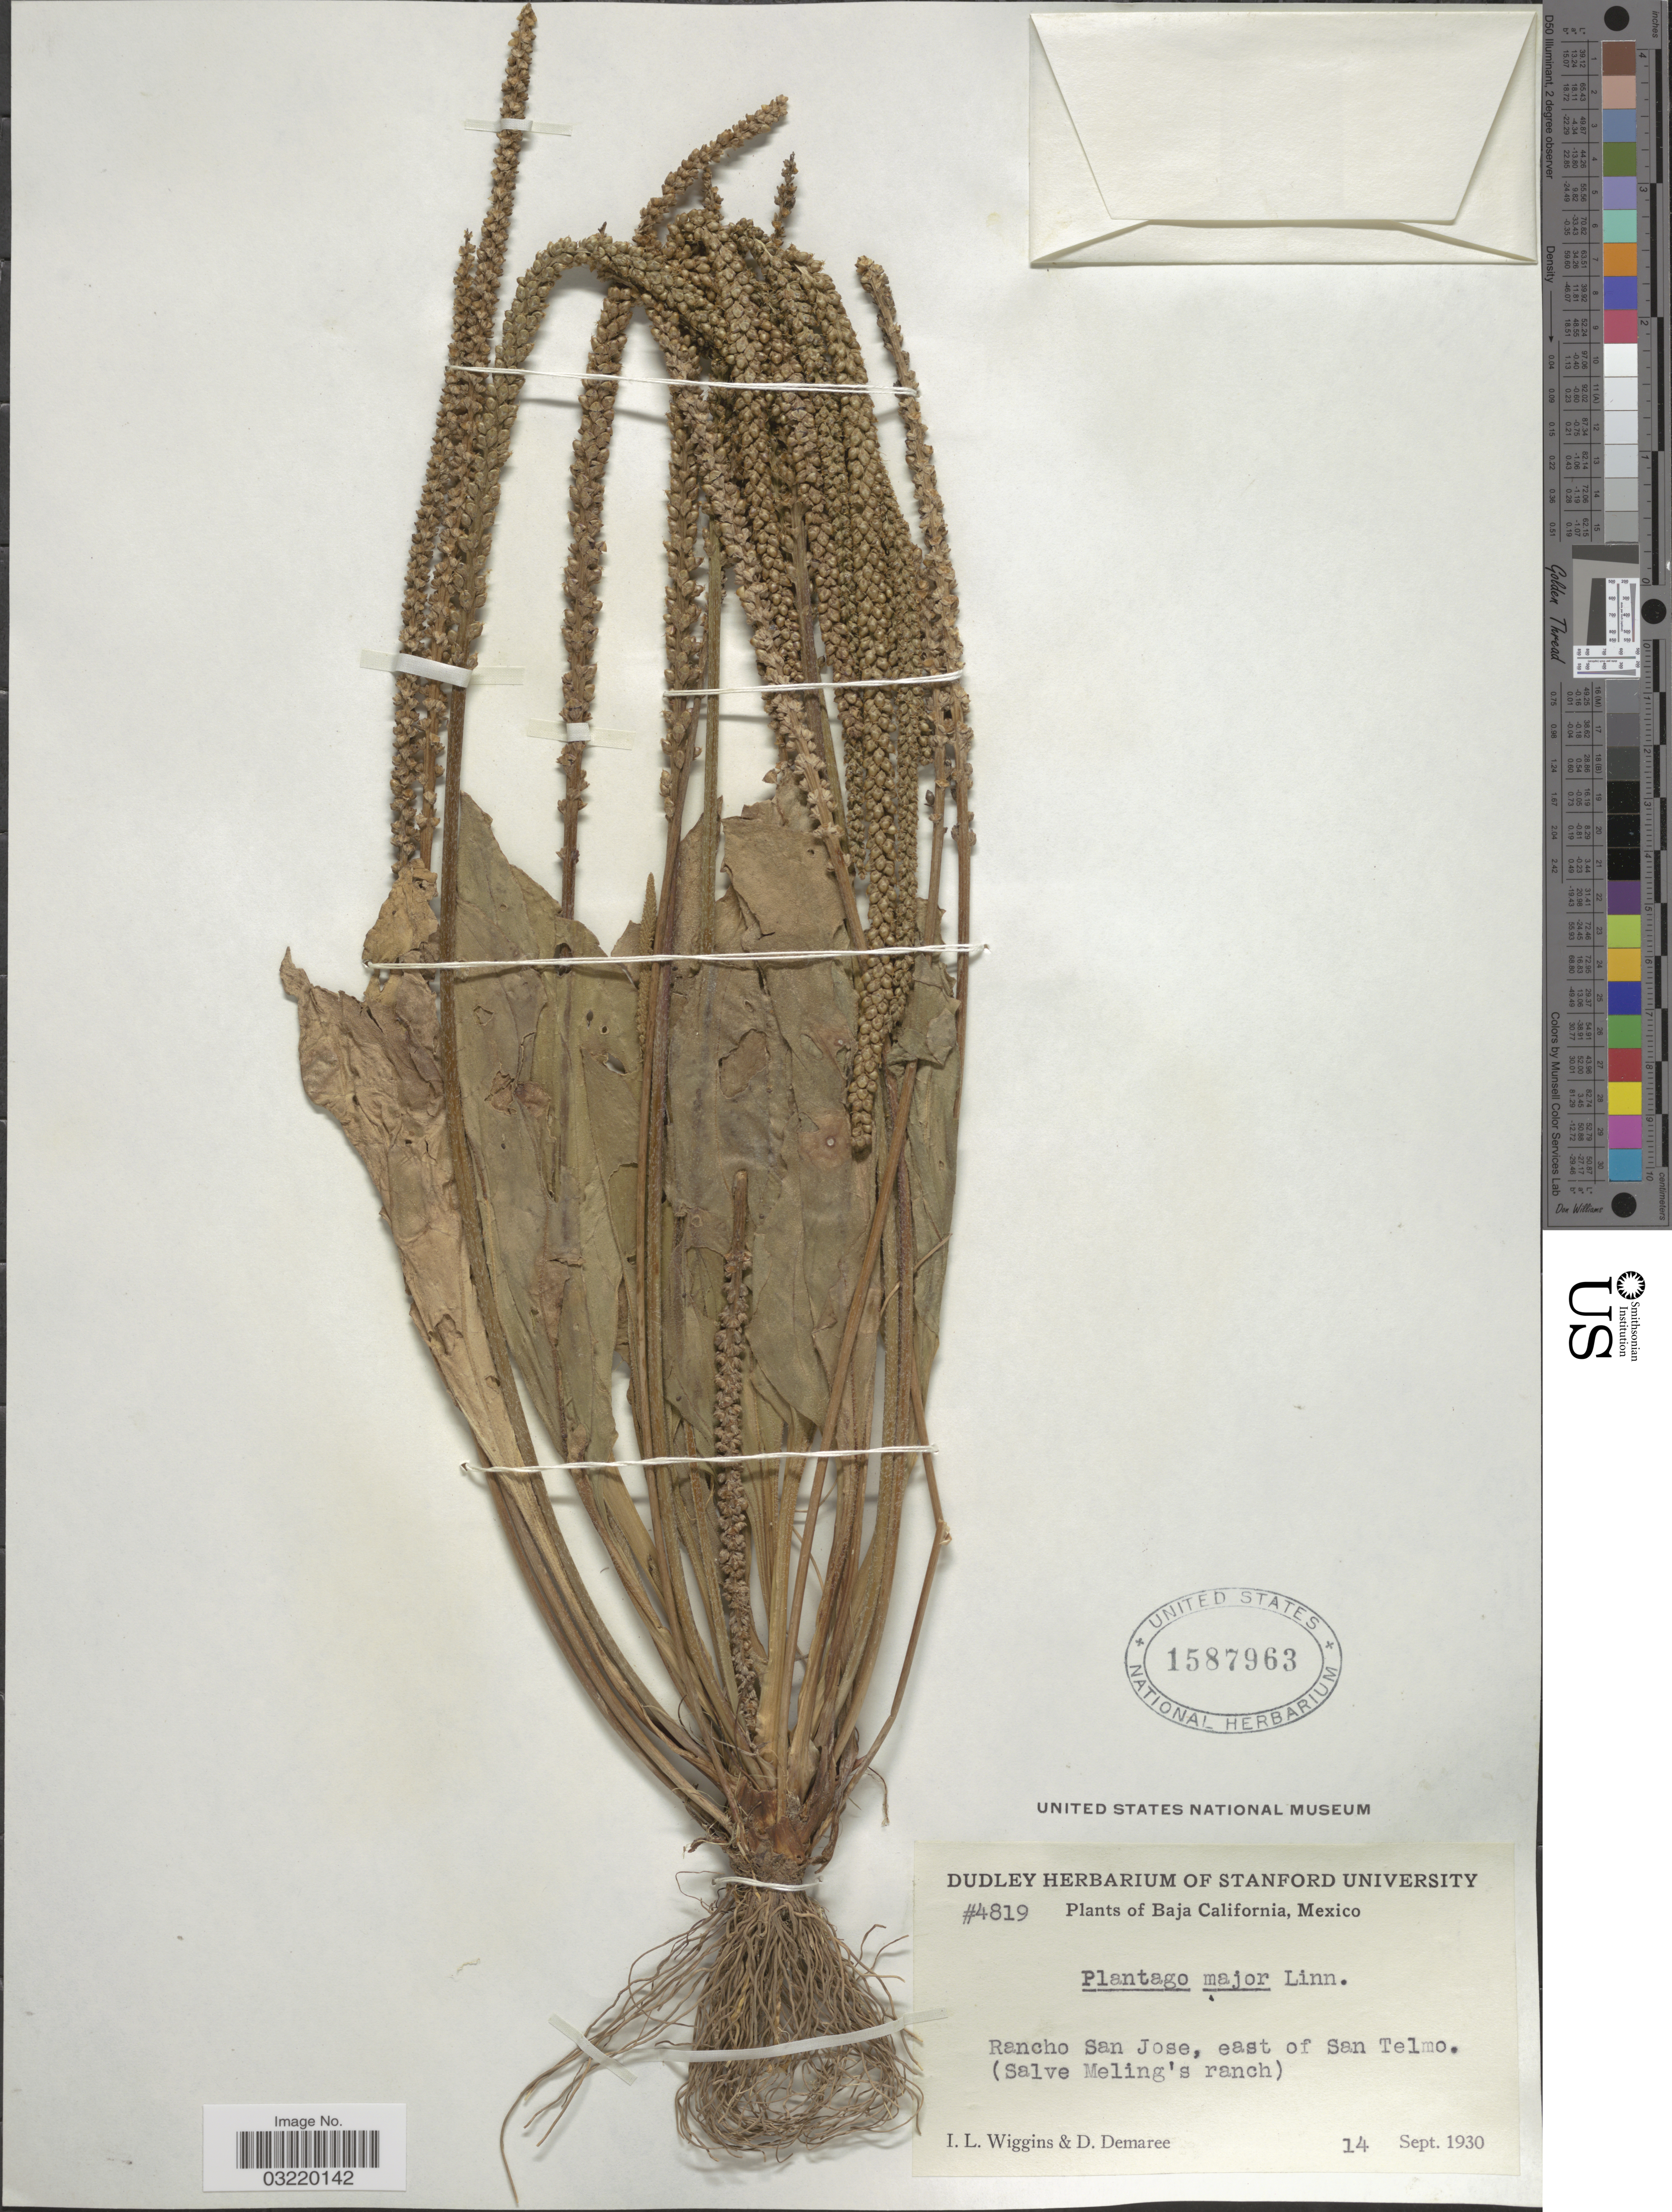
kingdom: Plantae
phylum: Tracheophyta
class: Magnoliopsida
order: Lamiales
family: Plantaginaceae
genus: Plantago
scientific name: Plantago major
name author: L.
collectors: I. L. Wiggins & D. Demaree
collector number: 4819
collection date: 1930-09-14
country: Mexico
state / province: Baja California Norte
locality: Rancho San Jose, east of San Telmo (Salve Meling's ranch).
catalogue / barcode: US 1587963